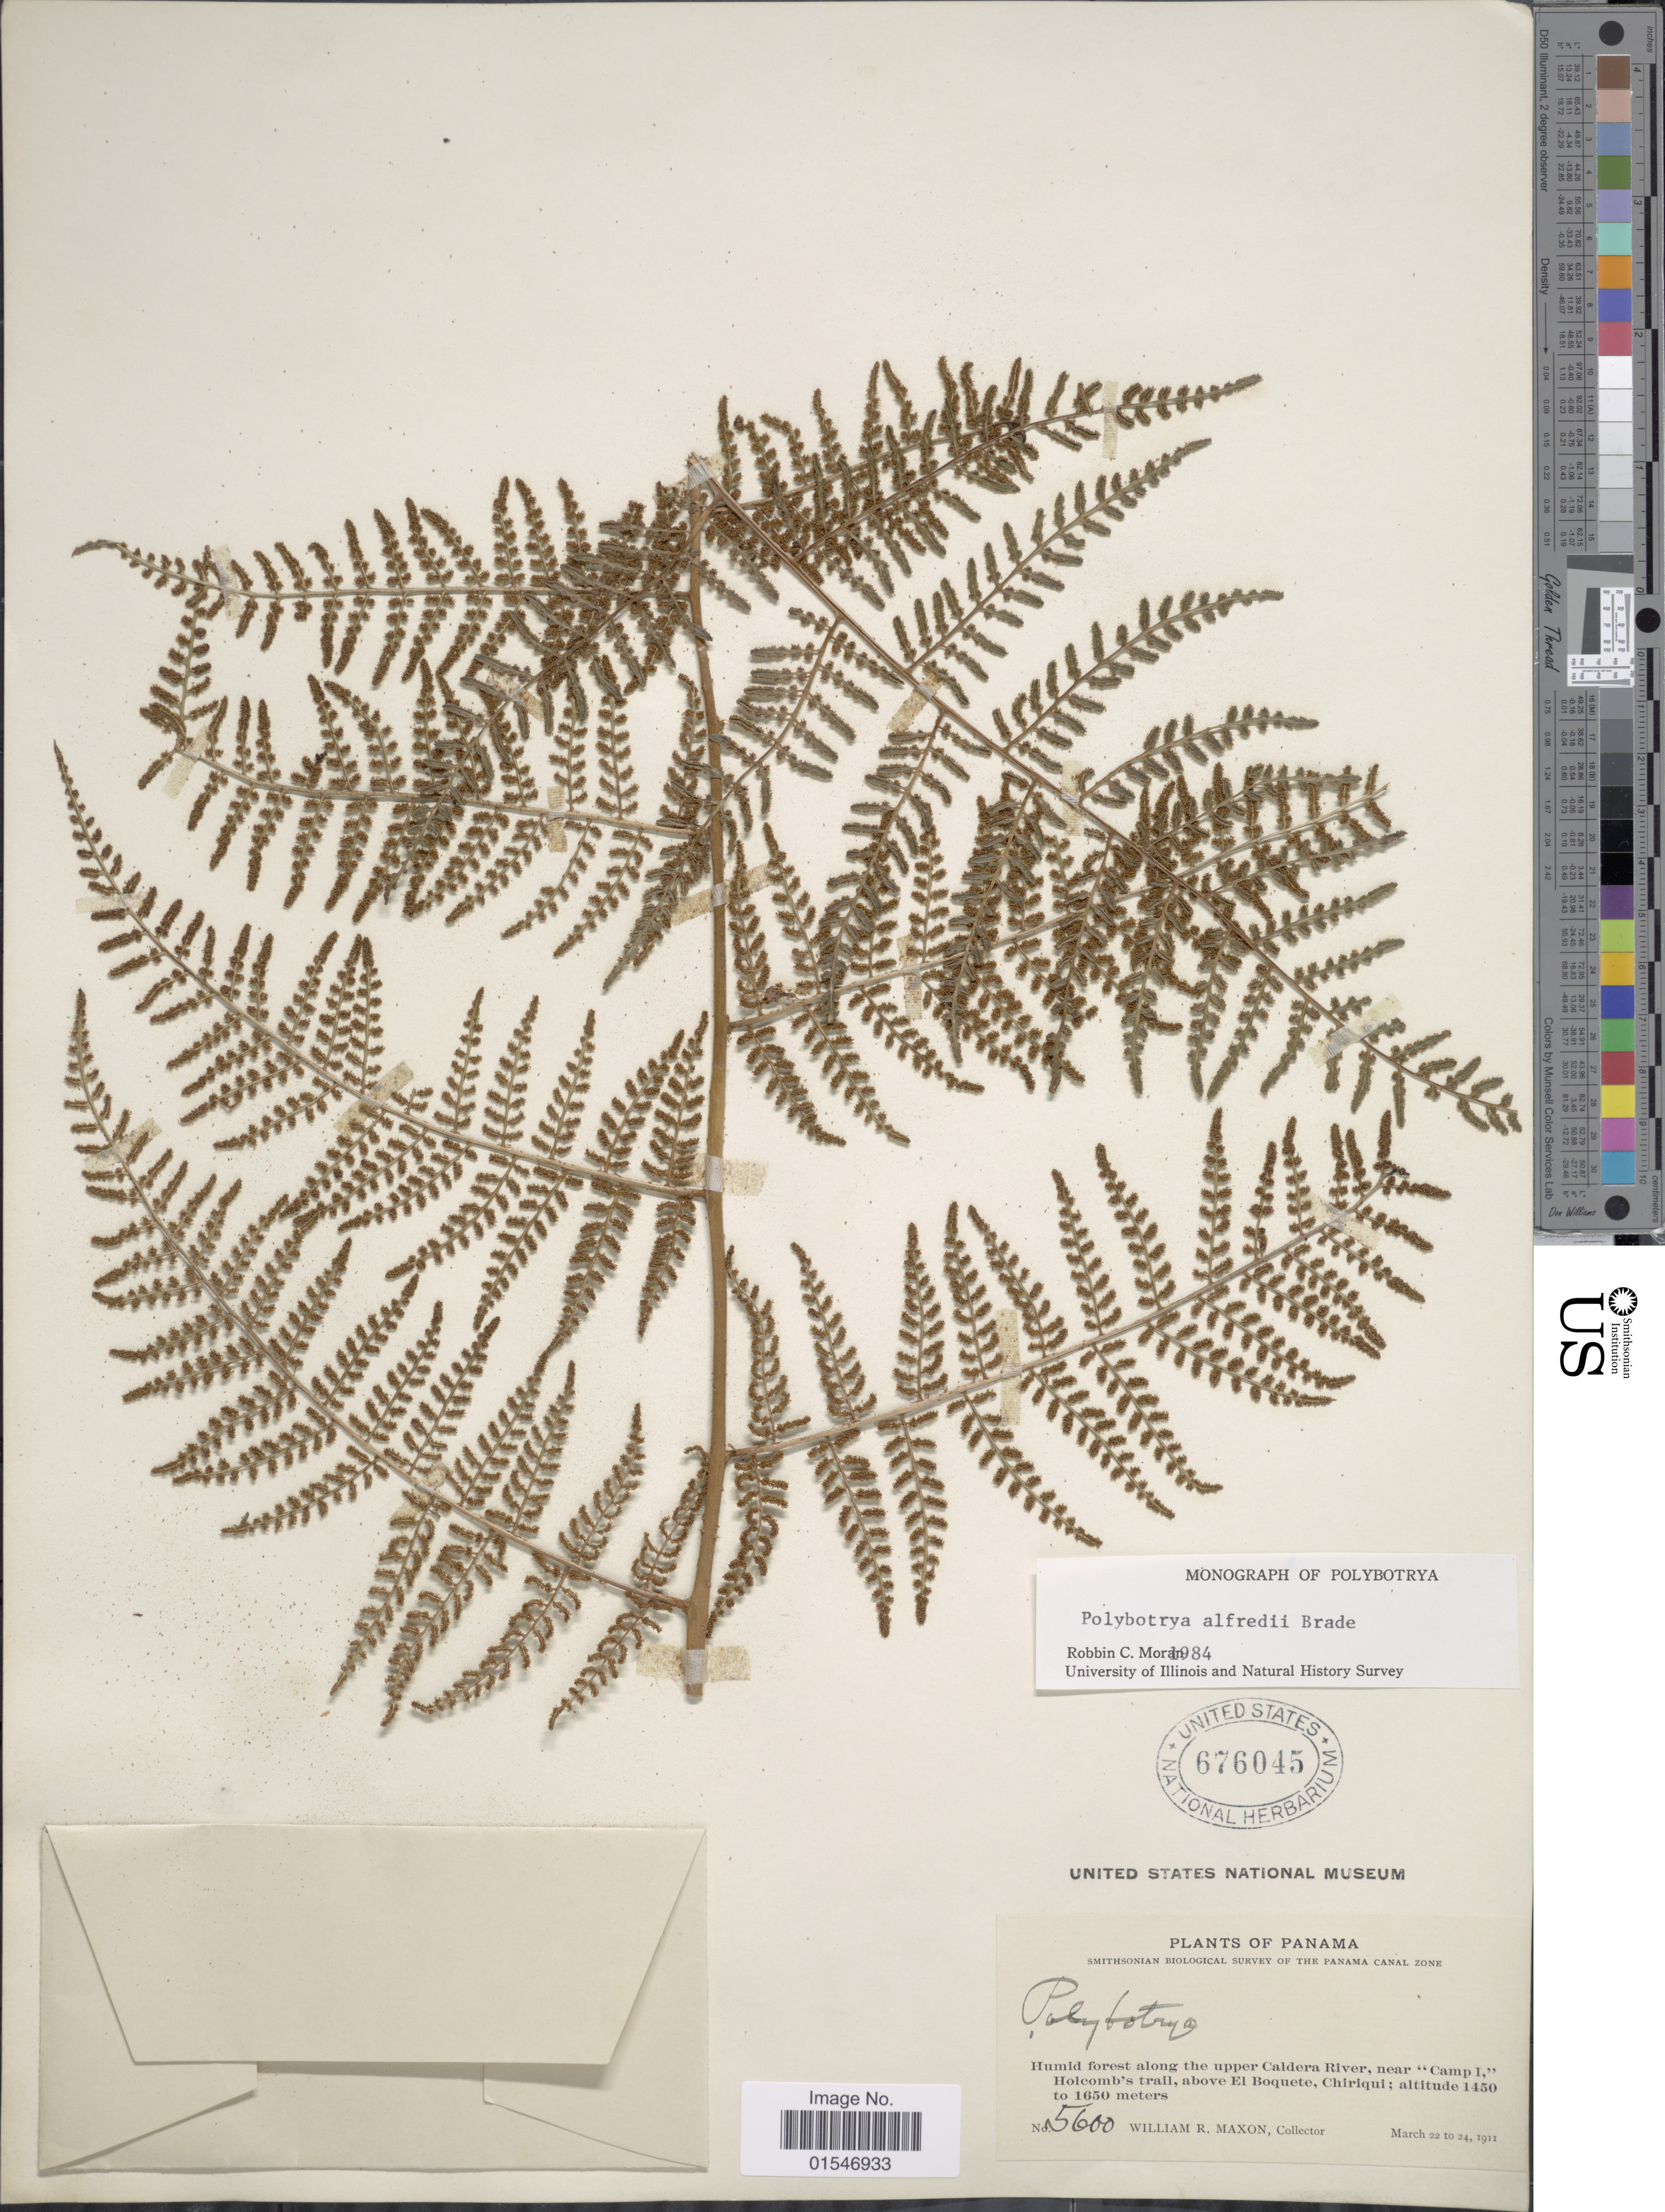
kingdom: Plantae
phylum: Tracheophyta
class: Polypodiopsida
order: Polypodiales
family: Dryopteridaceae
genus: Polybotrya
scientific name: Polybotrya alfredii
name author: Brade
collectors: W. R. Maxon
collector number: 5600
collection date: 1911-03-22/1911-03-24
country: Panama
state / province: Chiriqui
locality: Panama, Along the upper Caldera River near "Camp I, " Holcomb's trail, above El Boquete, Chirique.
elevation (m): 1450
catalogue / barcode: US 676045